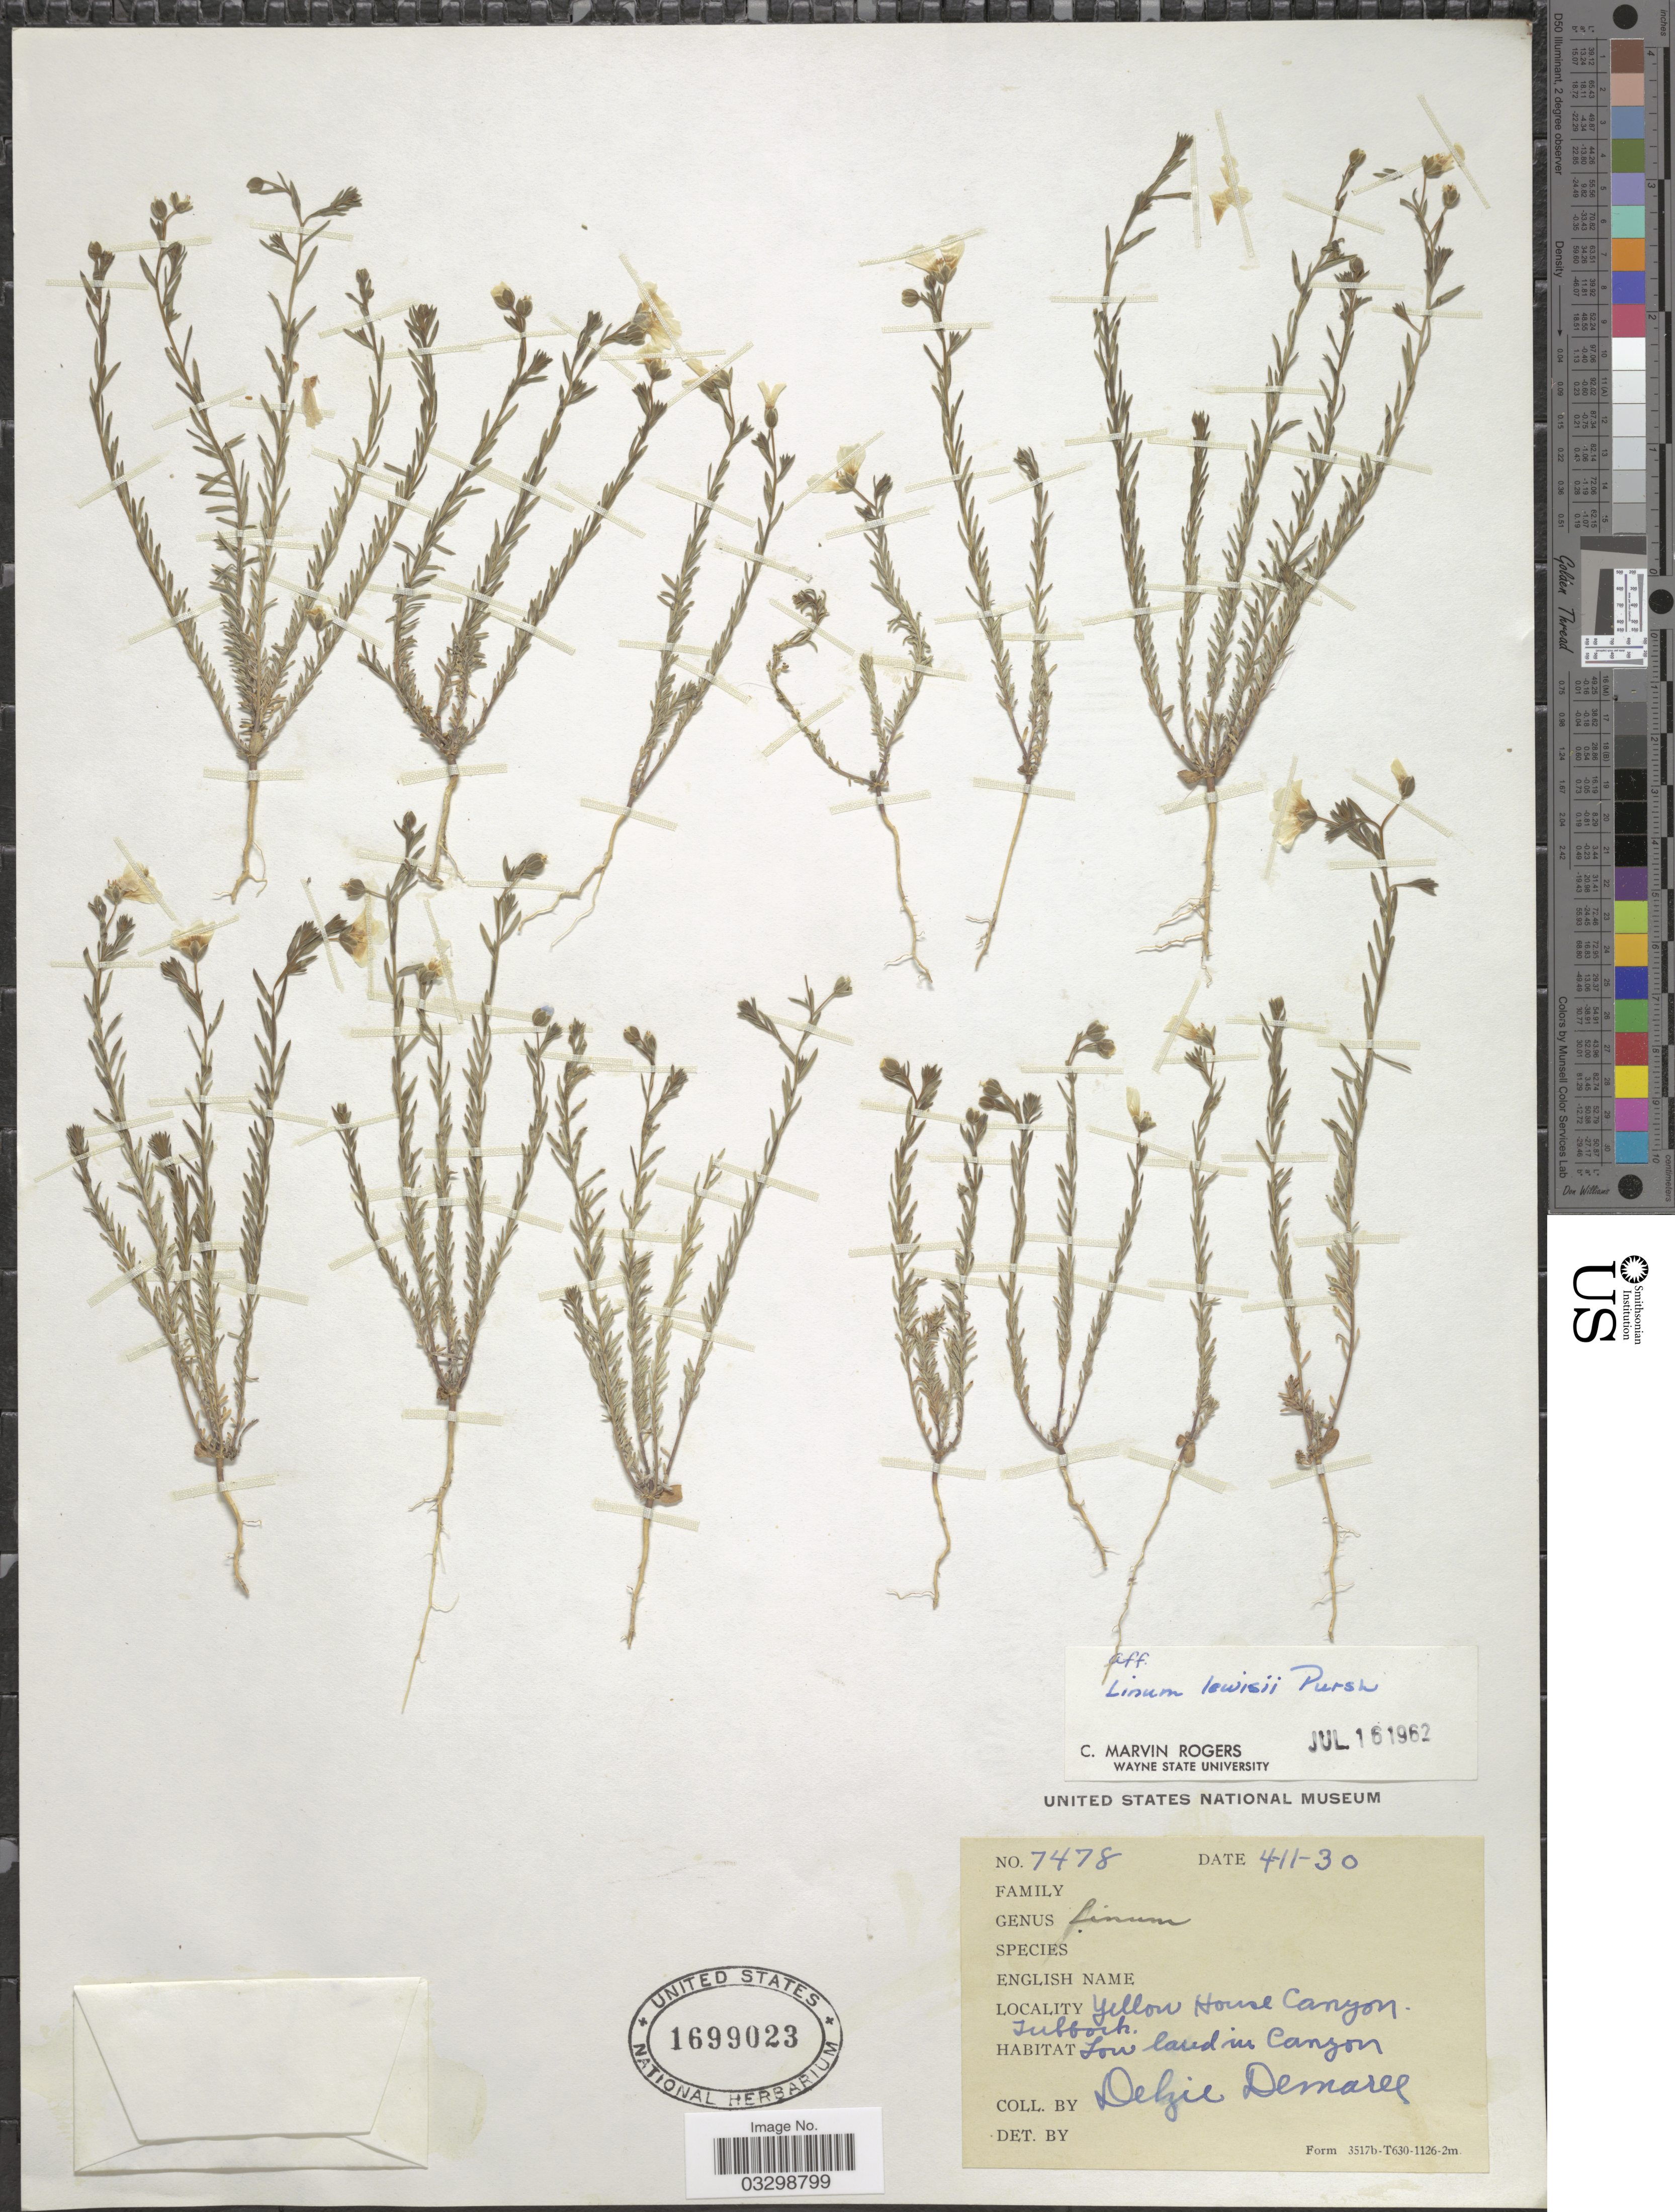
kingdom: Plantae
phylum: Tracheophyta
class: Magnoliopsida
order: Malpighiales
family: Linaceae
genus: Linum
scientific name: Linum lewisii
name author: Pursh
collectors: D. Demaree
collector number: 7478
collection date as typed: Transcribed d/m/y: 11/4/30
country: United States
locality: Yellow Horne Canyon. Lubbock. Low land in Canyon.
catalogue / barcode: US 1699023